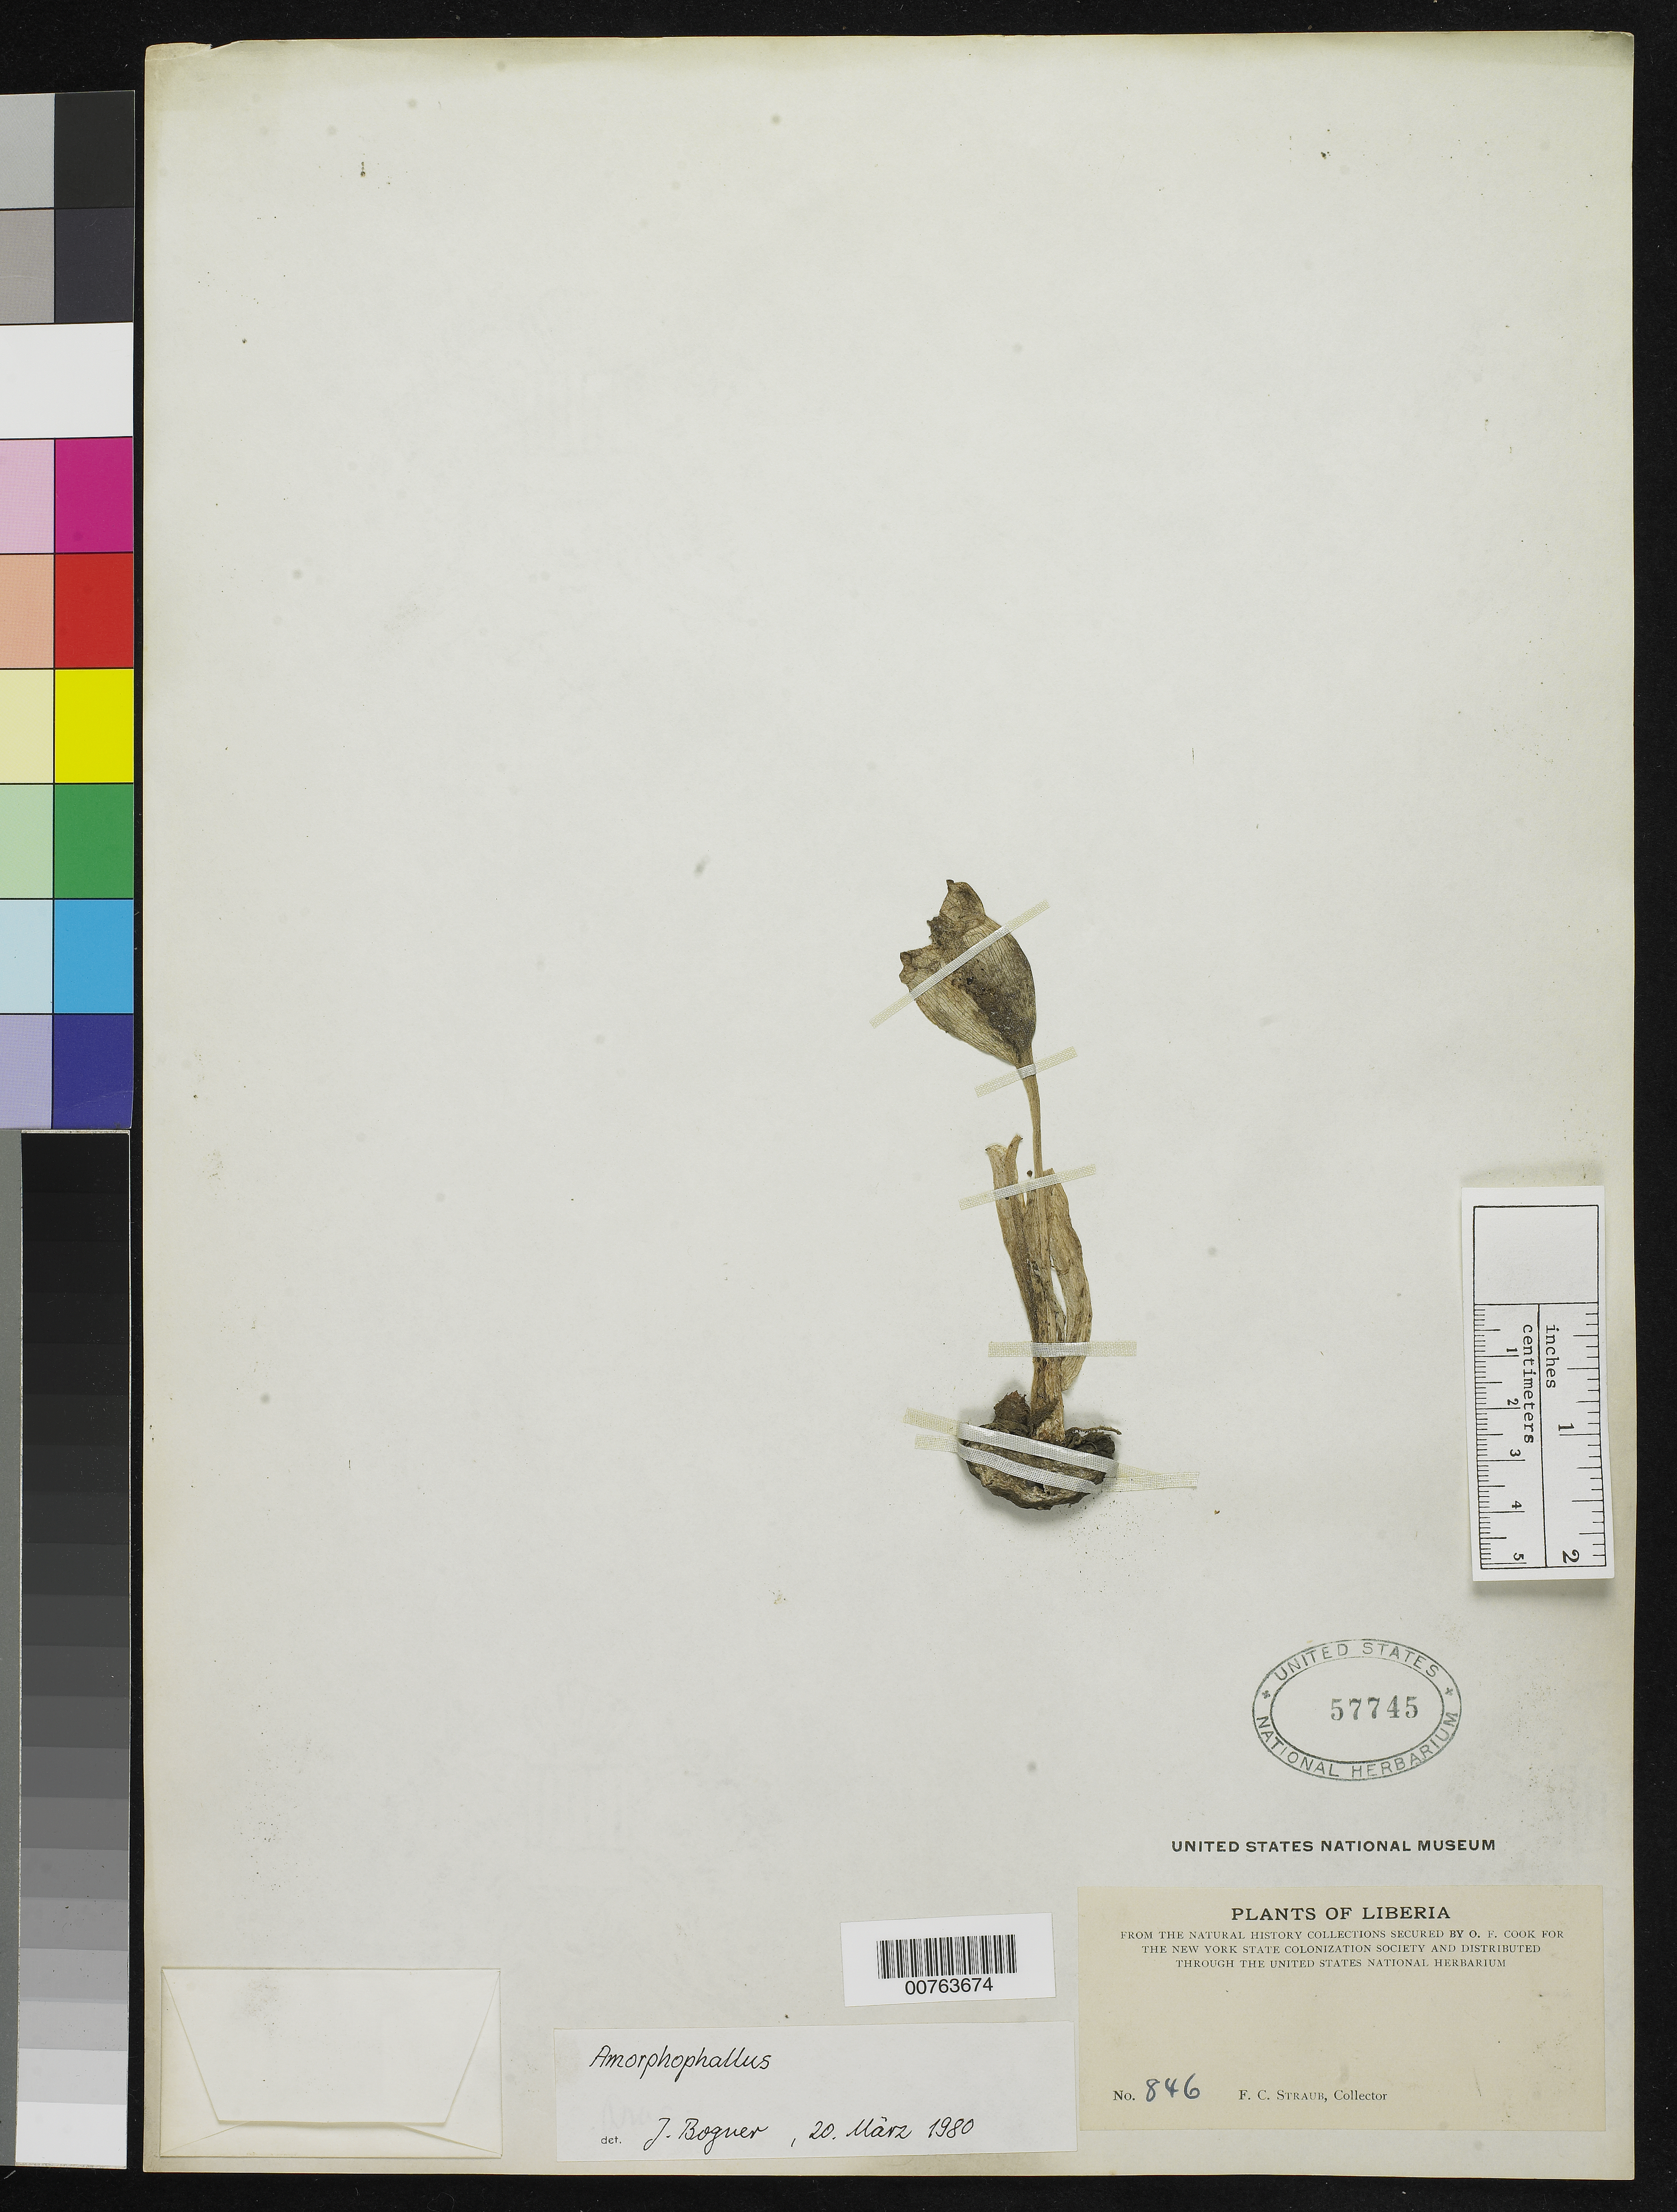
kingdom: Plantae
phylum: Tracheophyta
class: Liliopsida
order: Alismatales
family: Araceae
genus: Amorphophallus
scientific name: Amorphophallus sp.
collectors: F. Straub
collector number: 846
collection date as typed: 18--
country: Liberia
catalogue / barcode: US 57745